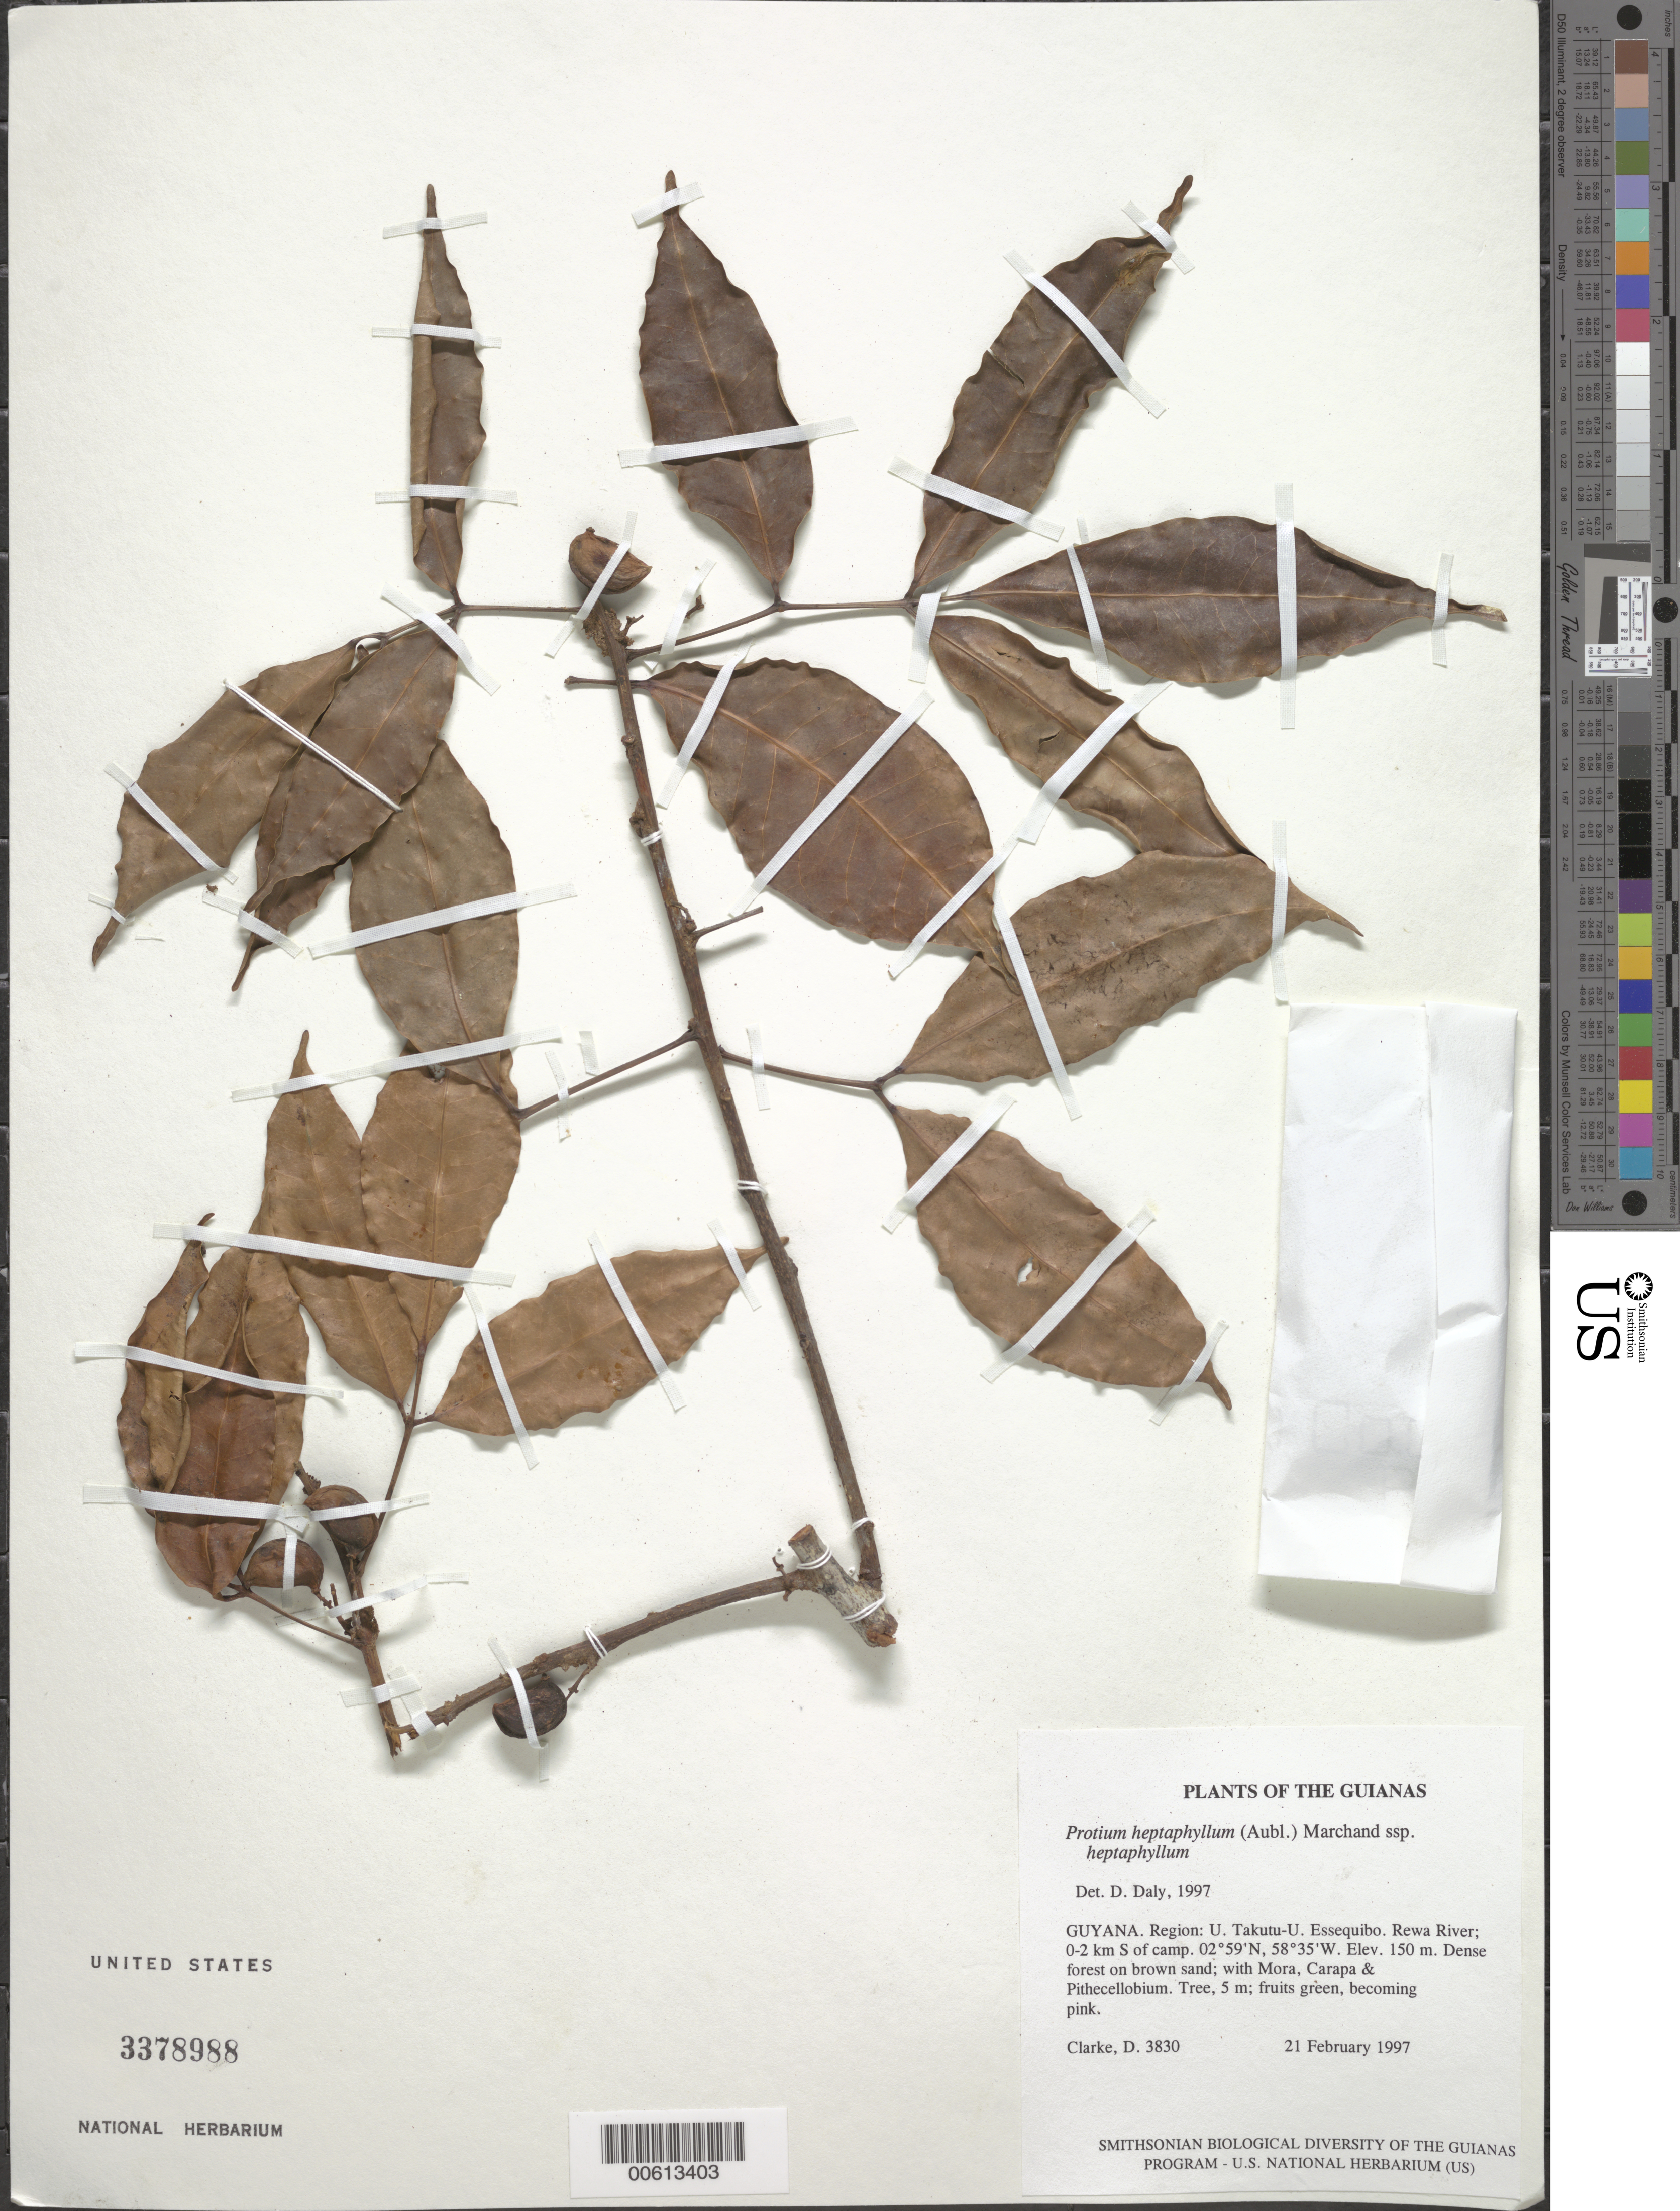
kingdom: Plantae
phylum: Tracheophyta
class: Magnoliopsida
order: Sapindales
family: Burseraceae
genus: Protium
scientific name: Protium heptaphyllum subsp. heptaphyllum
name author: (Aubl.) Marchand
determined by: Daly, D. C.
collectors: H. D. Clarke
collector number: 3830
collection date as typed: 21 February 1997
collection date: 1997-02-21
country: Guyana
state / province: U. Takutu-U. Essequibo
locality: Rewa River; 0-2 km S of camp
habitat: Dense forest on brown sand; with Mora, Carapa & Pithecellobium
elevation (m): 150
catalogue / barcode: US 3378988